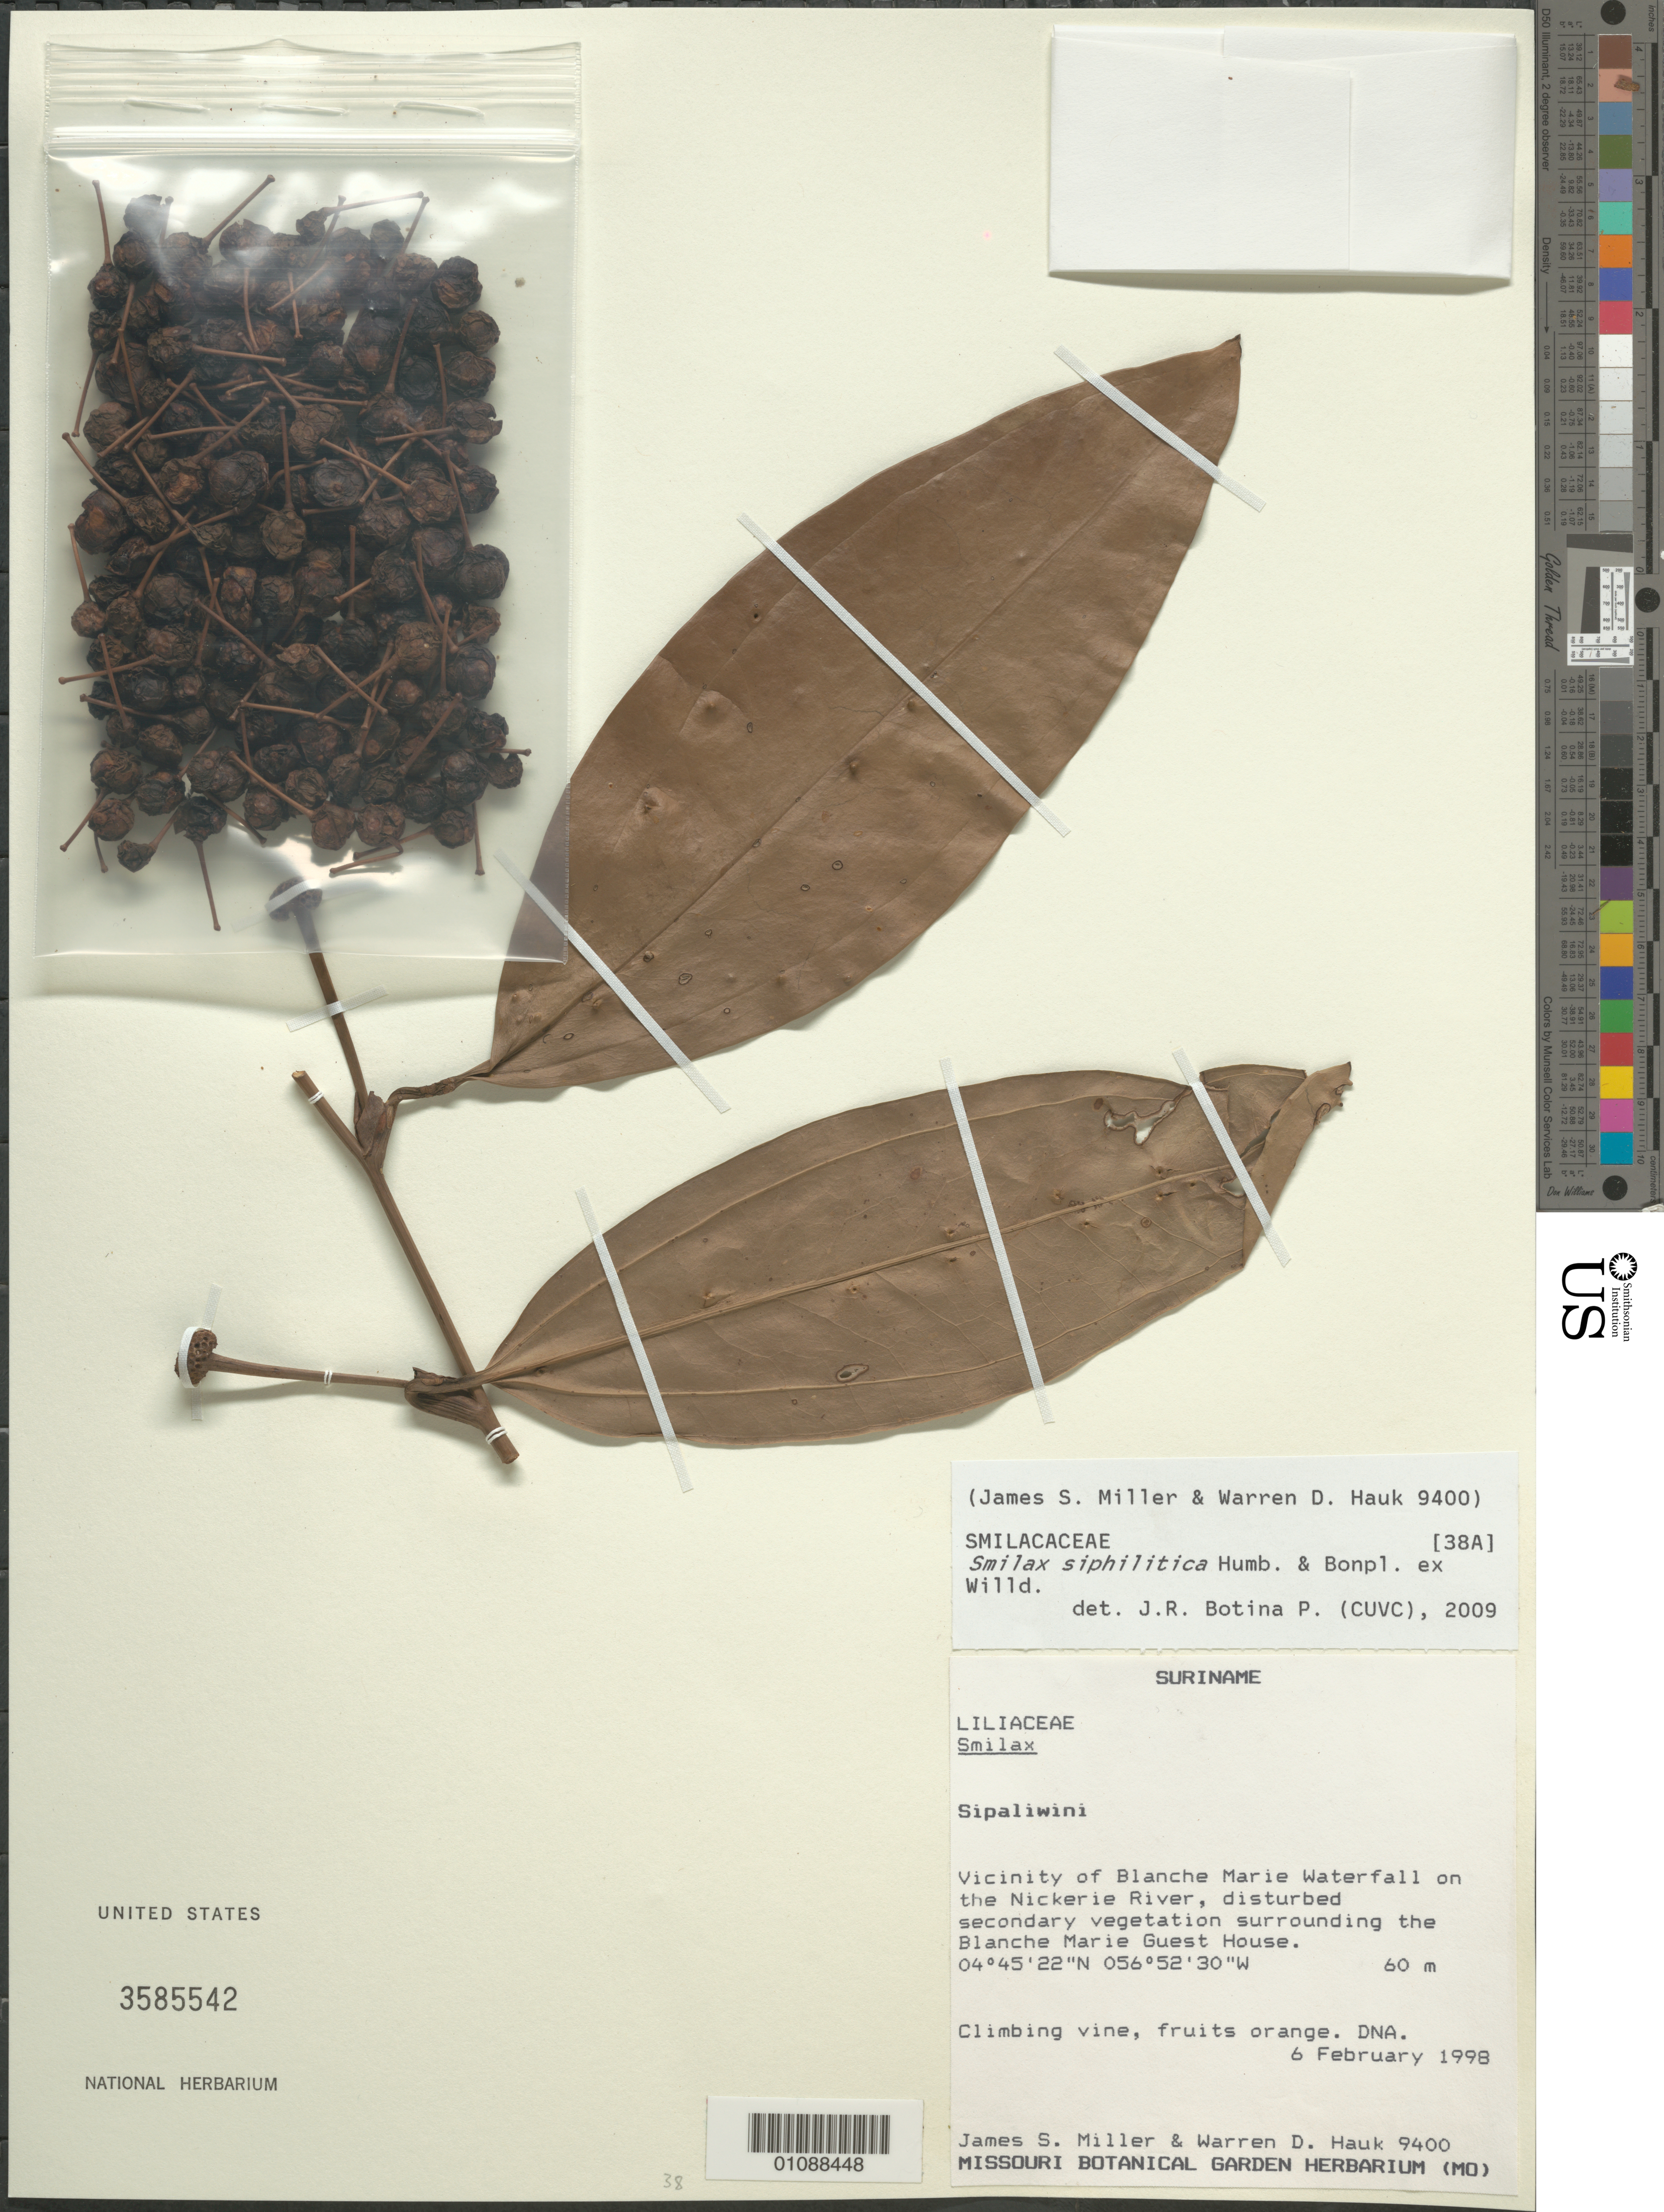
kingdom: Plantae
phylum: Tracheophyta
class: Liliopsida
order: Liliales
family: Smilacaceae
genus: Smilax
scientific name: Smilax syphilitica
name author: Humb. & Bonpl.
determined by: Botina-P., J. R.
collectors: J. S. Miller & W. Hauk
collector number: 9400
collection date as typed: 6-Feb-98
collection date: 1998-02-06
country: Suriname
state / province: Sipaliwini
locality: Blanche Marie falls, vic., on Nickerie R., disturbed secondary vegetation surrounding the Blanche Marie Guest House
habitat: Disturbed secondary vegetation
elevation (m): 60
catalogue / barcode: US 3585542